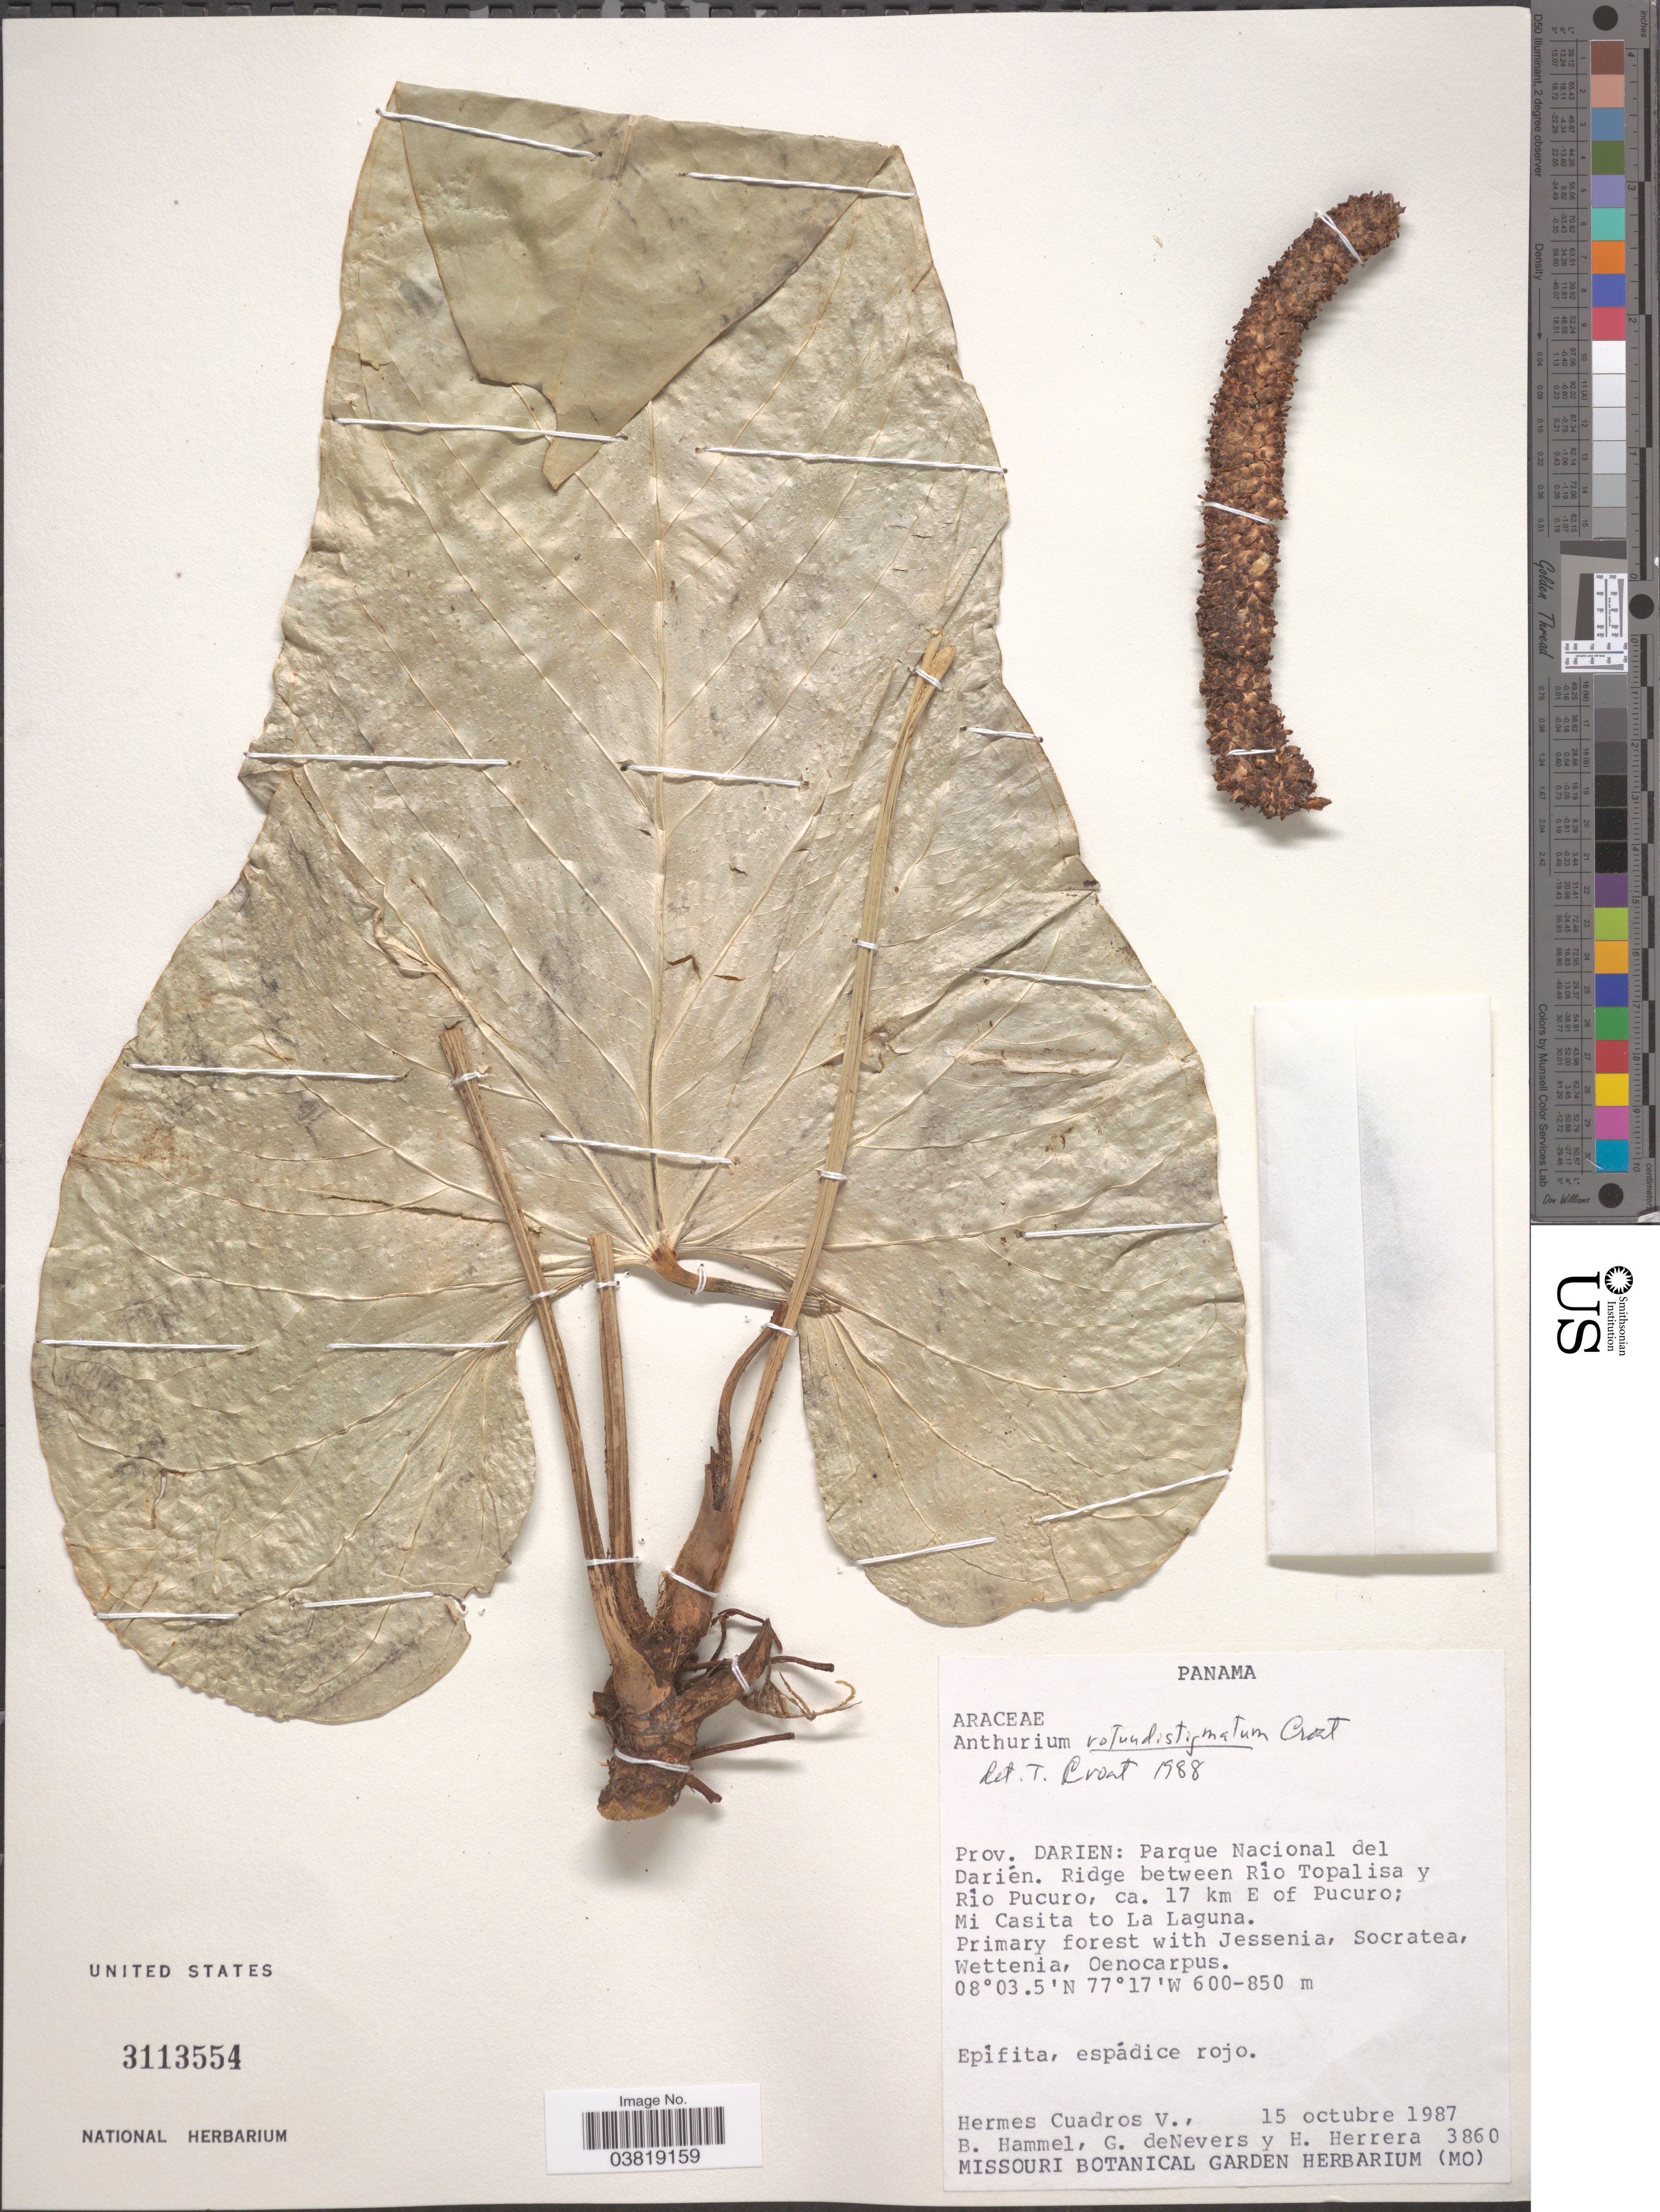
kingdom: Plantae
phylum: Tracheophyta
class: Liliopsida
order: Alismatales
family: Araceae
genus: Anthurium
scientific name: Anthurium rotundistigmatum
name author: Croat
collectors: H. Cuadros V., B. Hammel, G. DeNevers & H. Herrera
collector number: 3860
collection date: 1987-10-15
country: Panama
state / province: Darien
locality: Parque Nacional del Darién. Ridge between Río Topalisa y Río Pucuro, ca. 17 km E of Pucuro; Mi Casita to La Laguna.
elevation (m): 600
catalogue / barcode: US 3113554